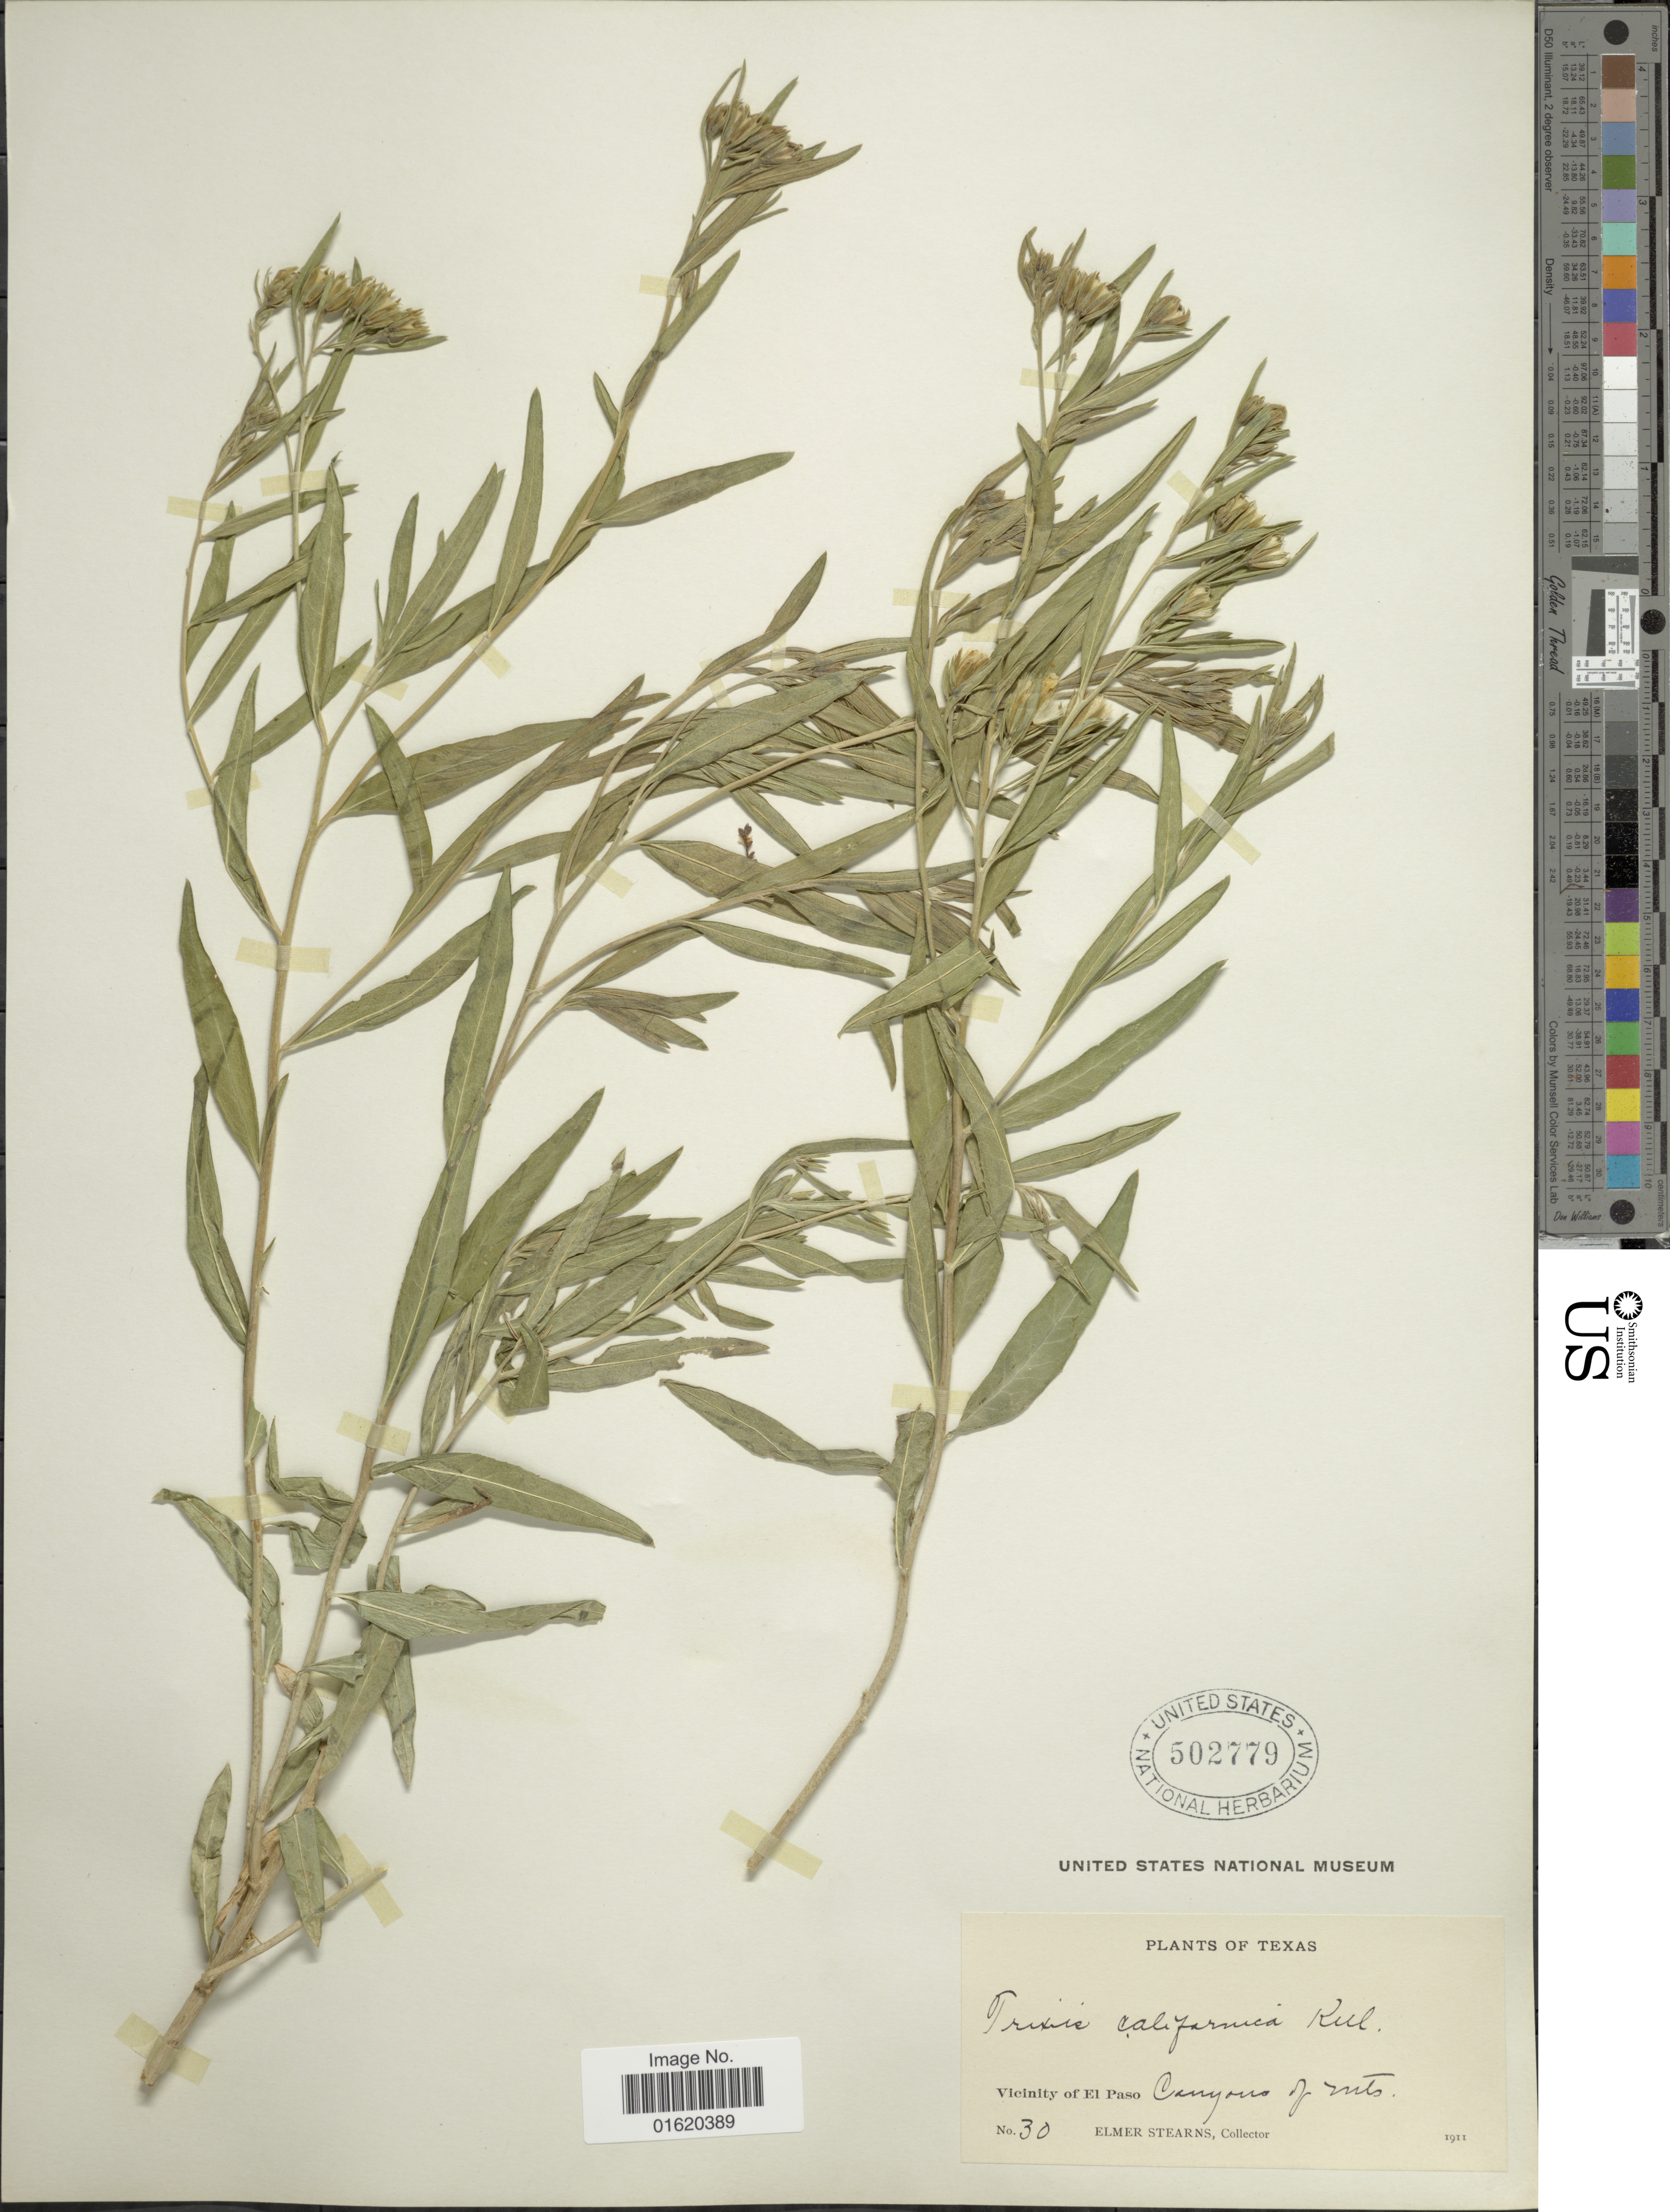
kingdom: Plantae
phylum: Tracheophyta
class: Magnoliopsida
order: Asterales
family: Asteraceae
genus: Trixis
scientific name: Trixis californica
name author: Kellogg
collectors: E. Stearns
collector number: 30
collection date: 1911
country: United States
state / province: Texas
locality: Vicinity of El Paso, Canyons of Mts.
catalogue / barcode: US 502779